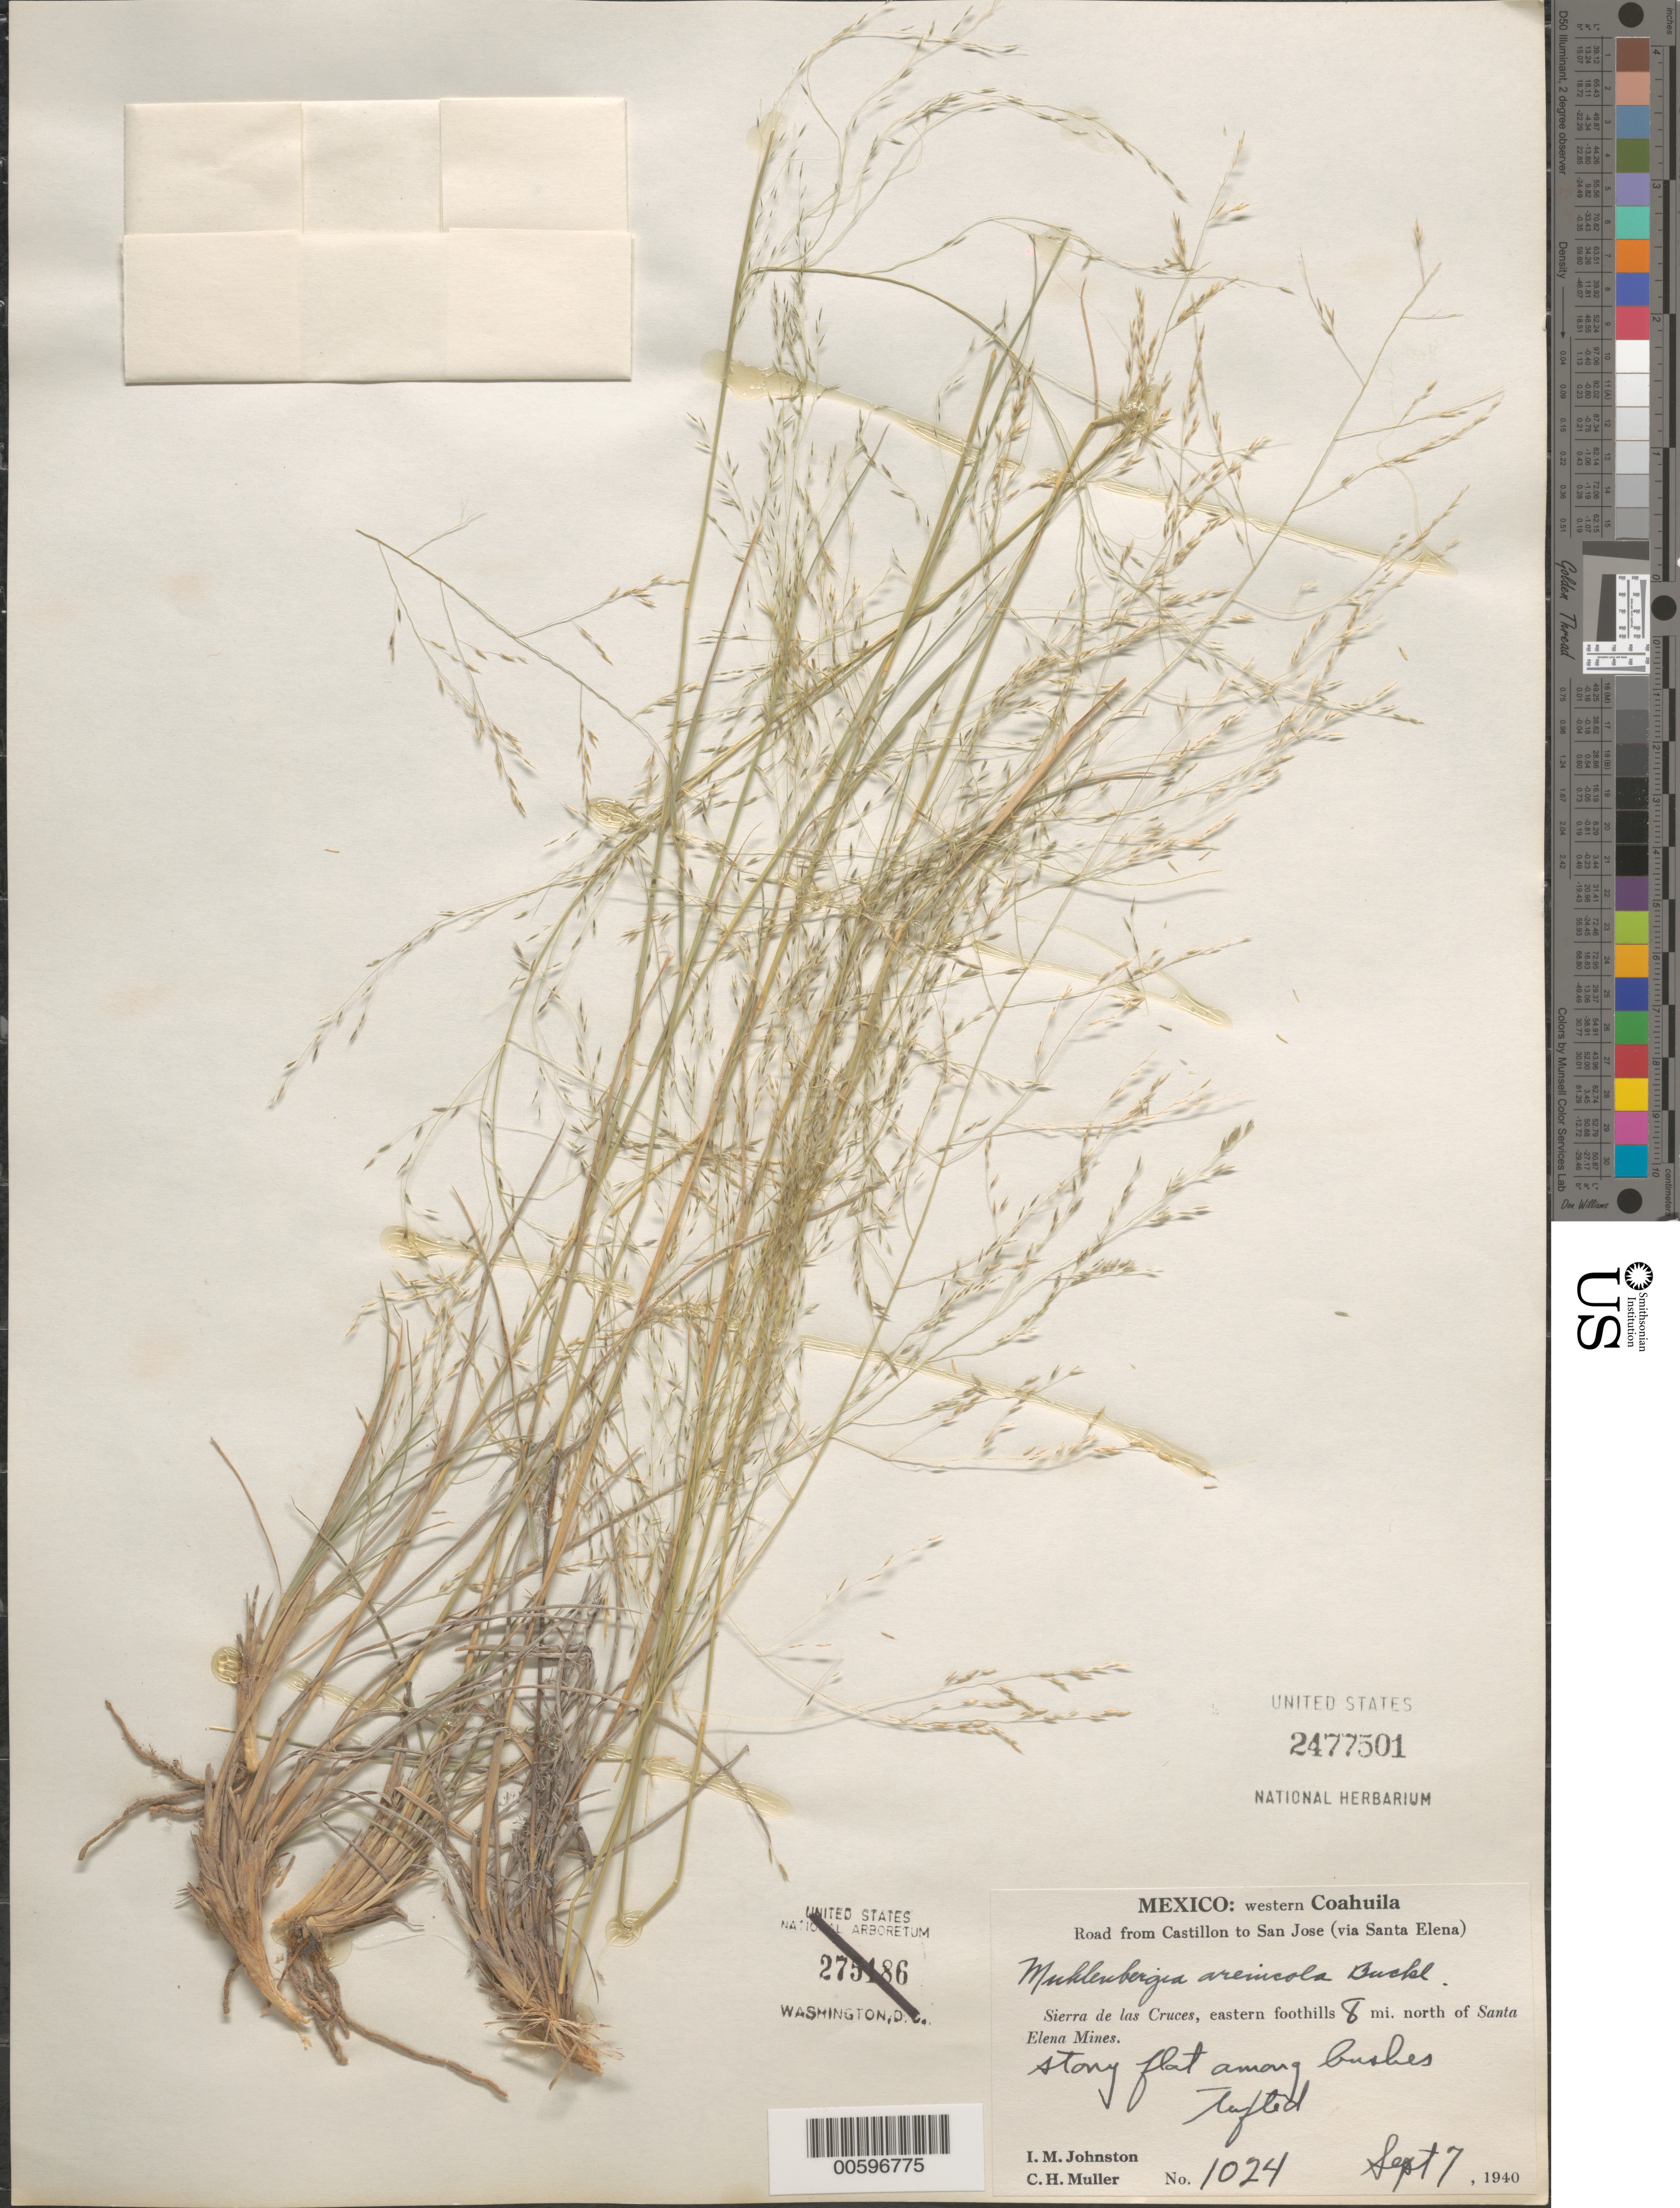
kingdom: Plantae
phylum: Tracheophyta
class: Liliopsida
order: Poales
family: Poaceae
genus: Muhlenbergia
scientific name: Muhlenbergia arenicola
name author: Buckley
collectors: I.M. Johnston & C. H. Müller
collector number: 1024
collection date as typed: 7 Sep 1940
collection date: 1940-09-07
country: Mexico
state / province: Coahuila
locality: Road from Castillon to San Jose (via Santa Elena), Sierra de las Cruces, eastern foothills 8 mi N of Santa Elena Mines.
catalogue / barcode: US 2477501